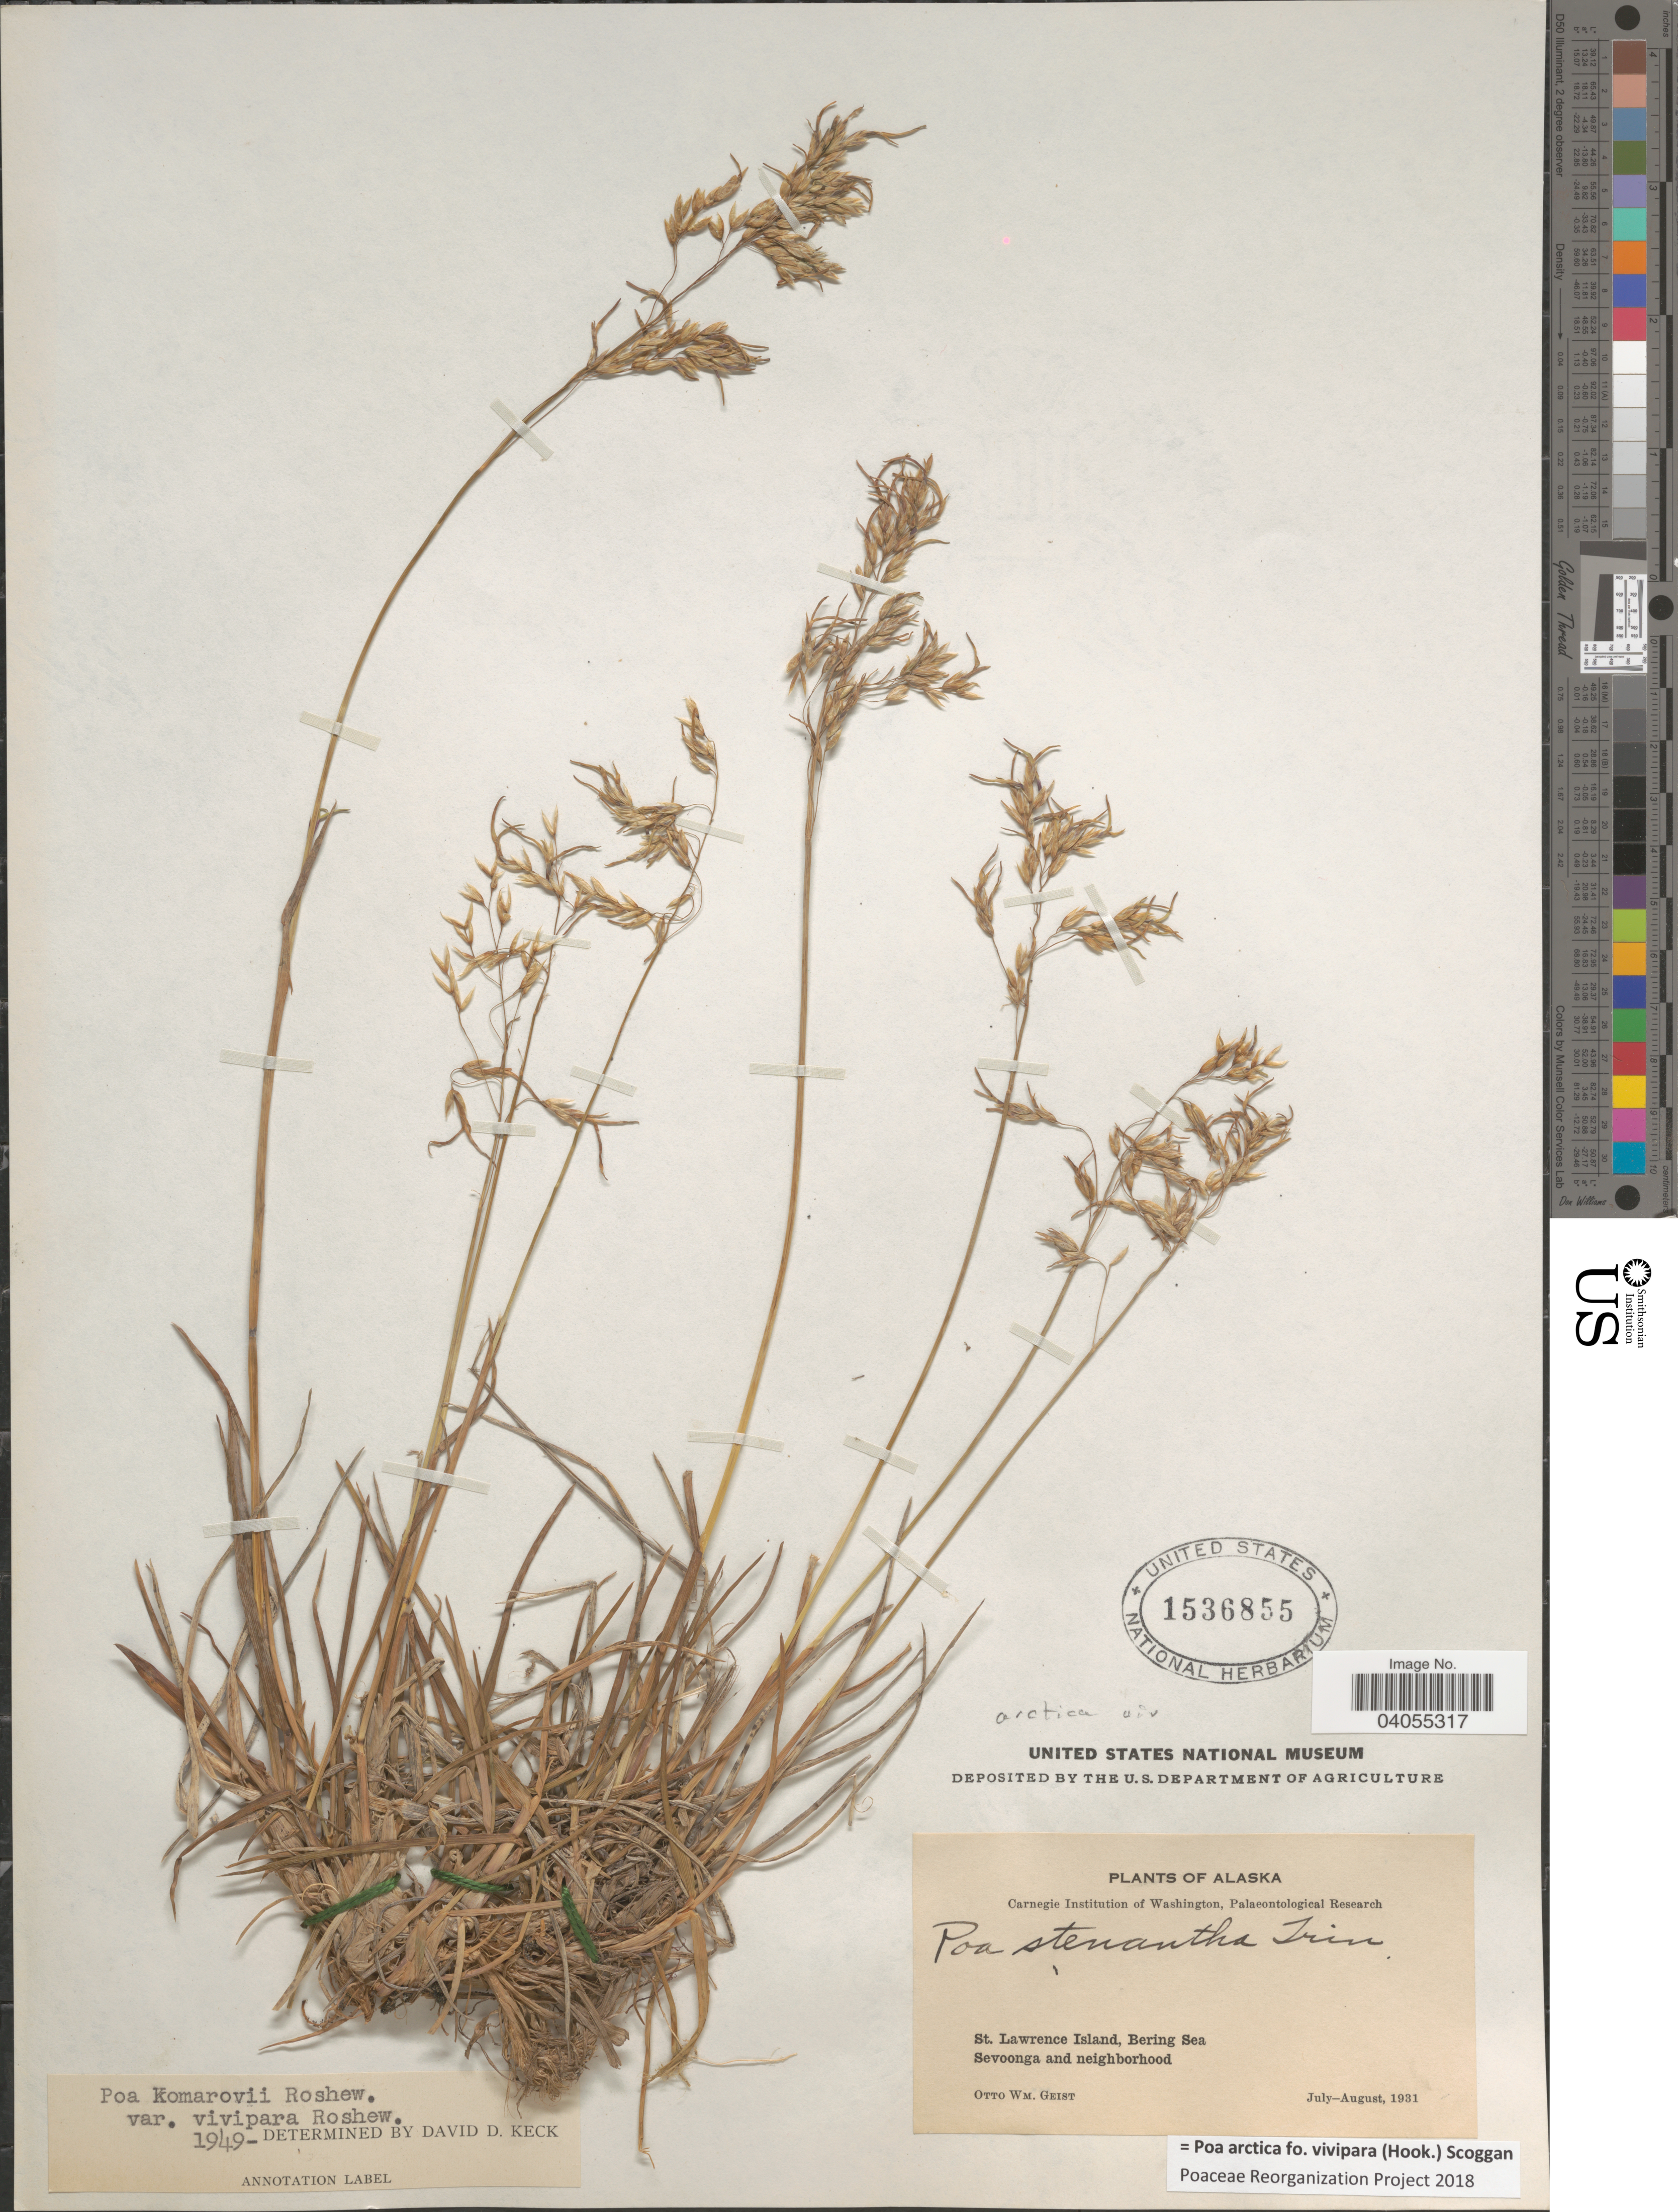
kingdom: Plantae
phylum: Tracheophyta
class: Liliopsida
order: Poales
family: Poaceae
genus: Poa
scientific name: Poa arctica f. vivipara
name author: (Hook.) Scoggan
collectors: O. Geist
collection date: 1931-07/1931-08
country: United States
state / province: Alaska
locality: St. Lawrence Island, Bering Sea. Sevoonga and Neighborhood.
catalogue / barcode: US 1536855